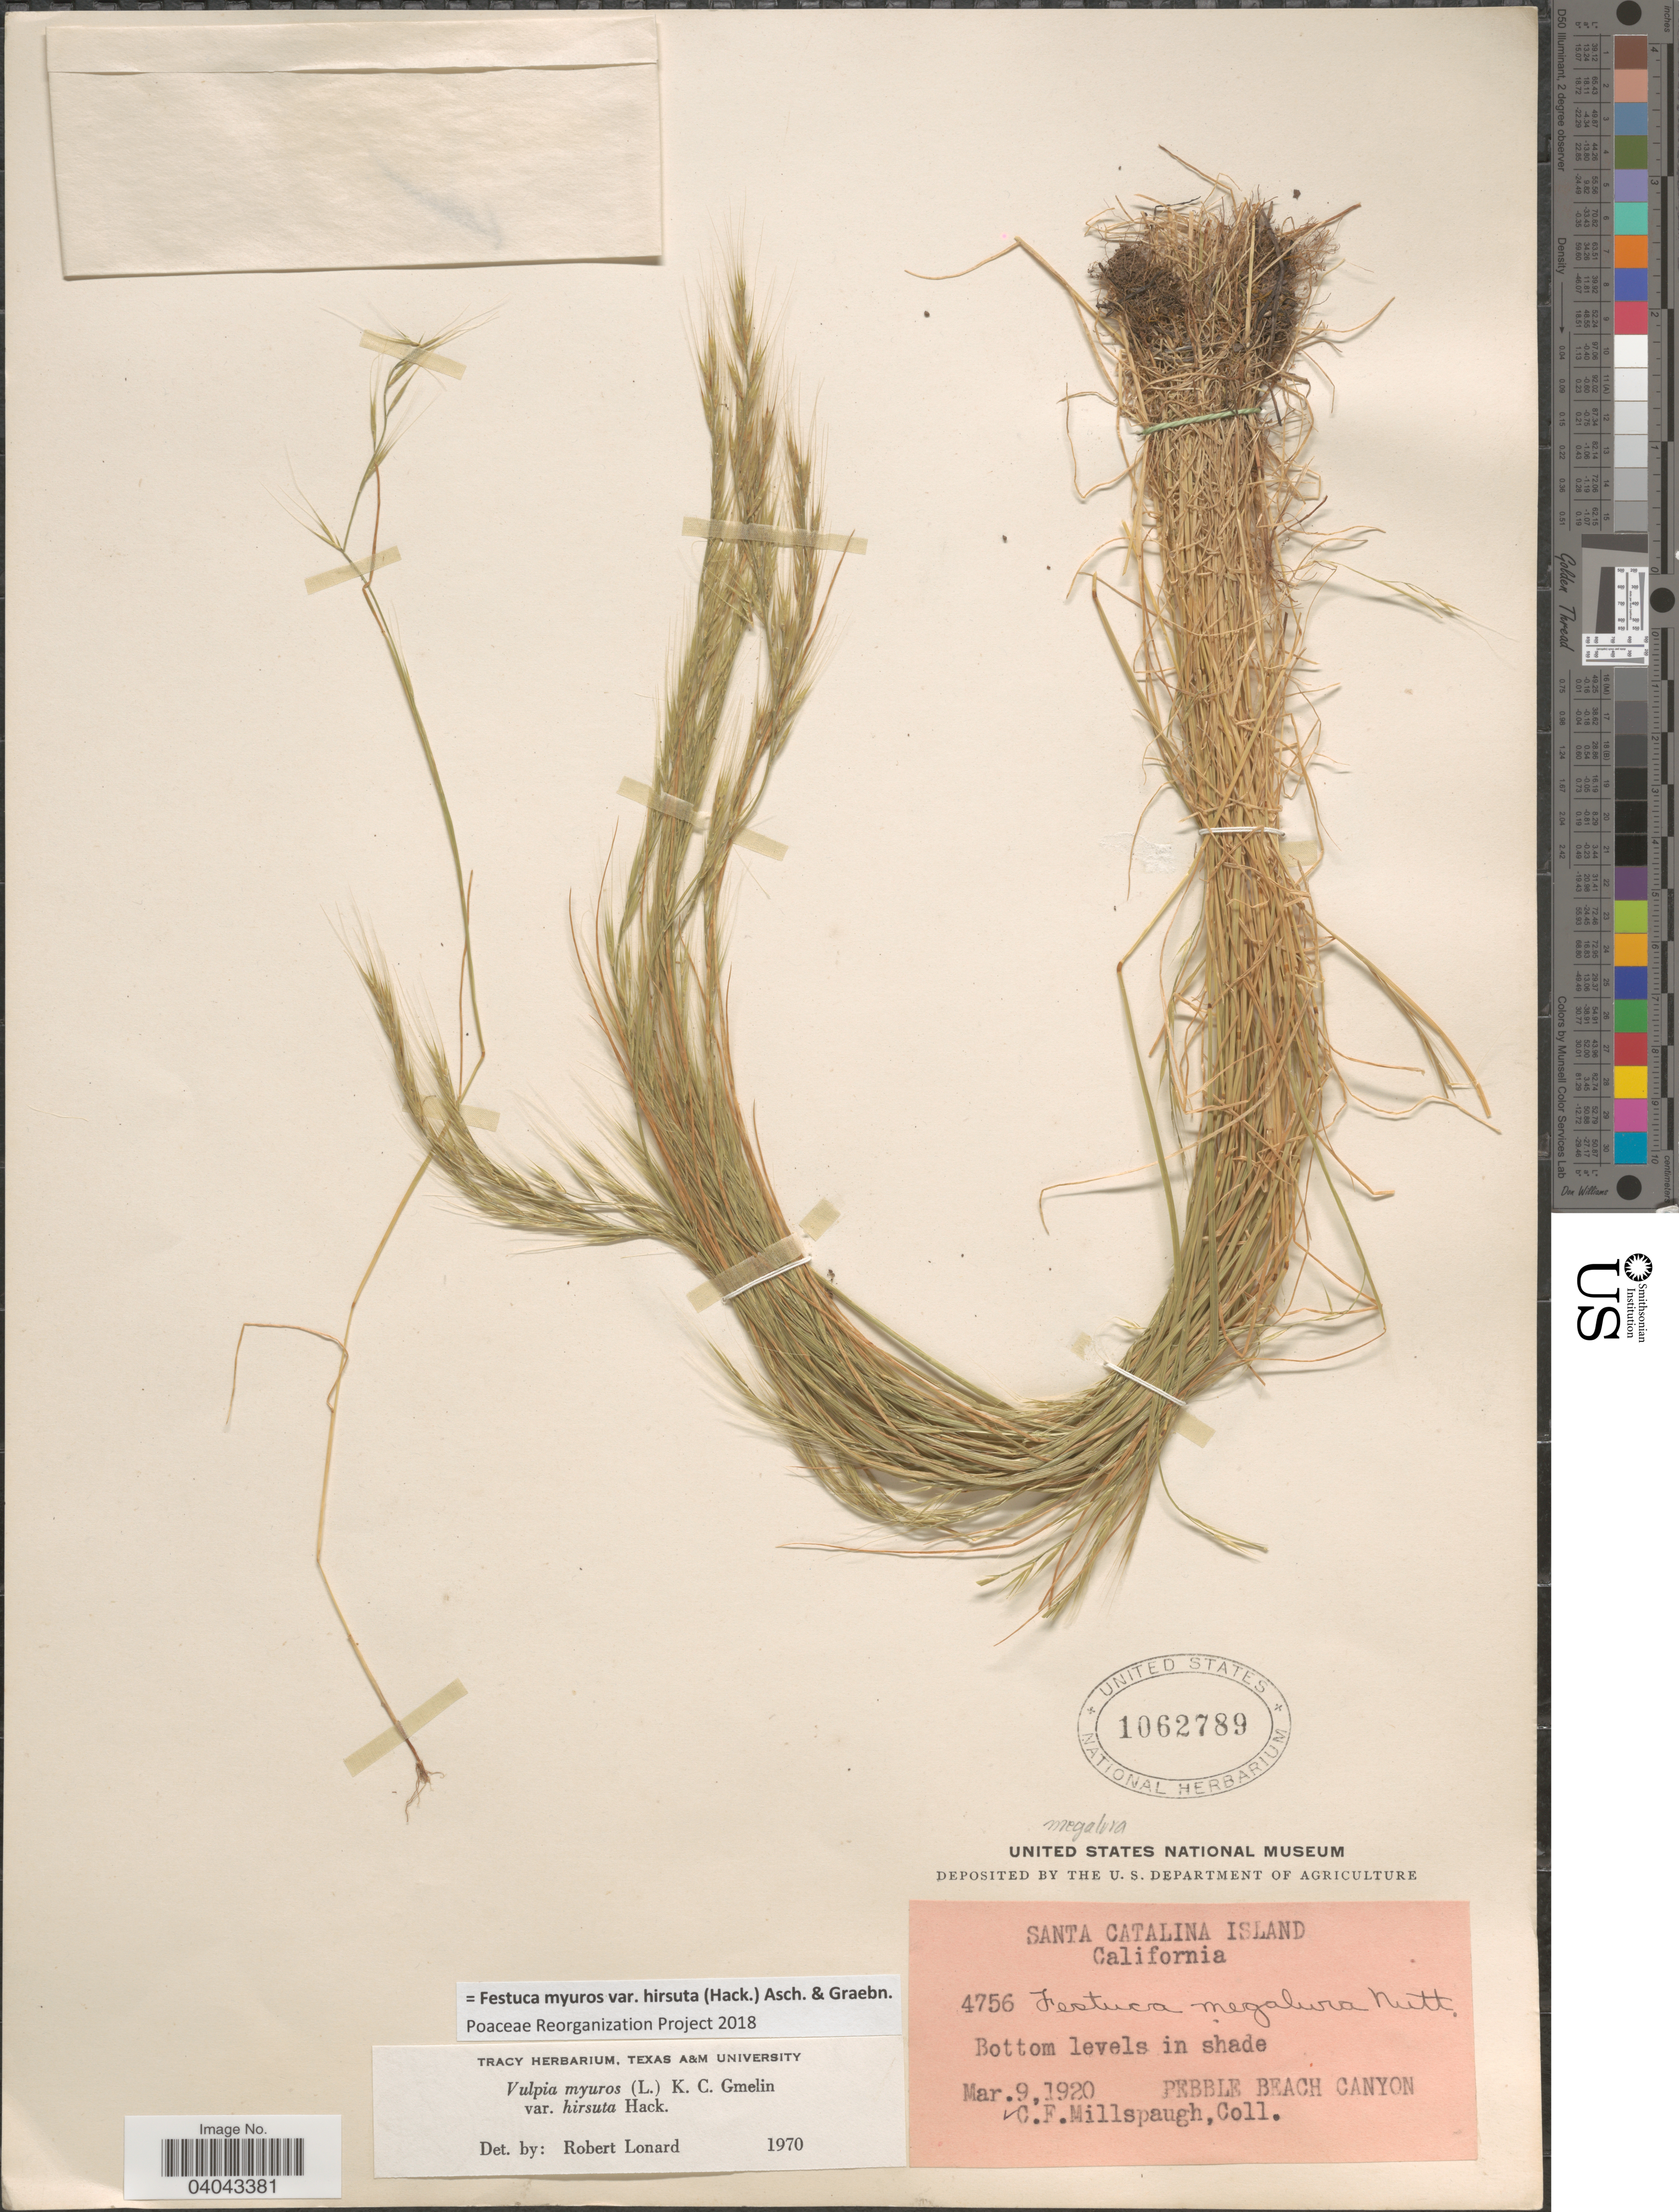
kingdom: Plantae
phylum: Tracheophyta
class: Liliopsida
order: Poales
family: Poaceae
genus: Festuca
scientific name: Festuca myuros var. hirsuta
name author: (Hack.) Asch. & Graebn.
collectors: C. F. Millspaugh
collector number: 4756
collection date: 1920-03-09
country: United States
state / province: California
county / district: Los Angeles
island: Santa Catalina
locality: Santa Catalina Island. Pebble Beach Canyon.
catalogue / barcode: US 1062789